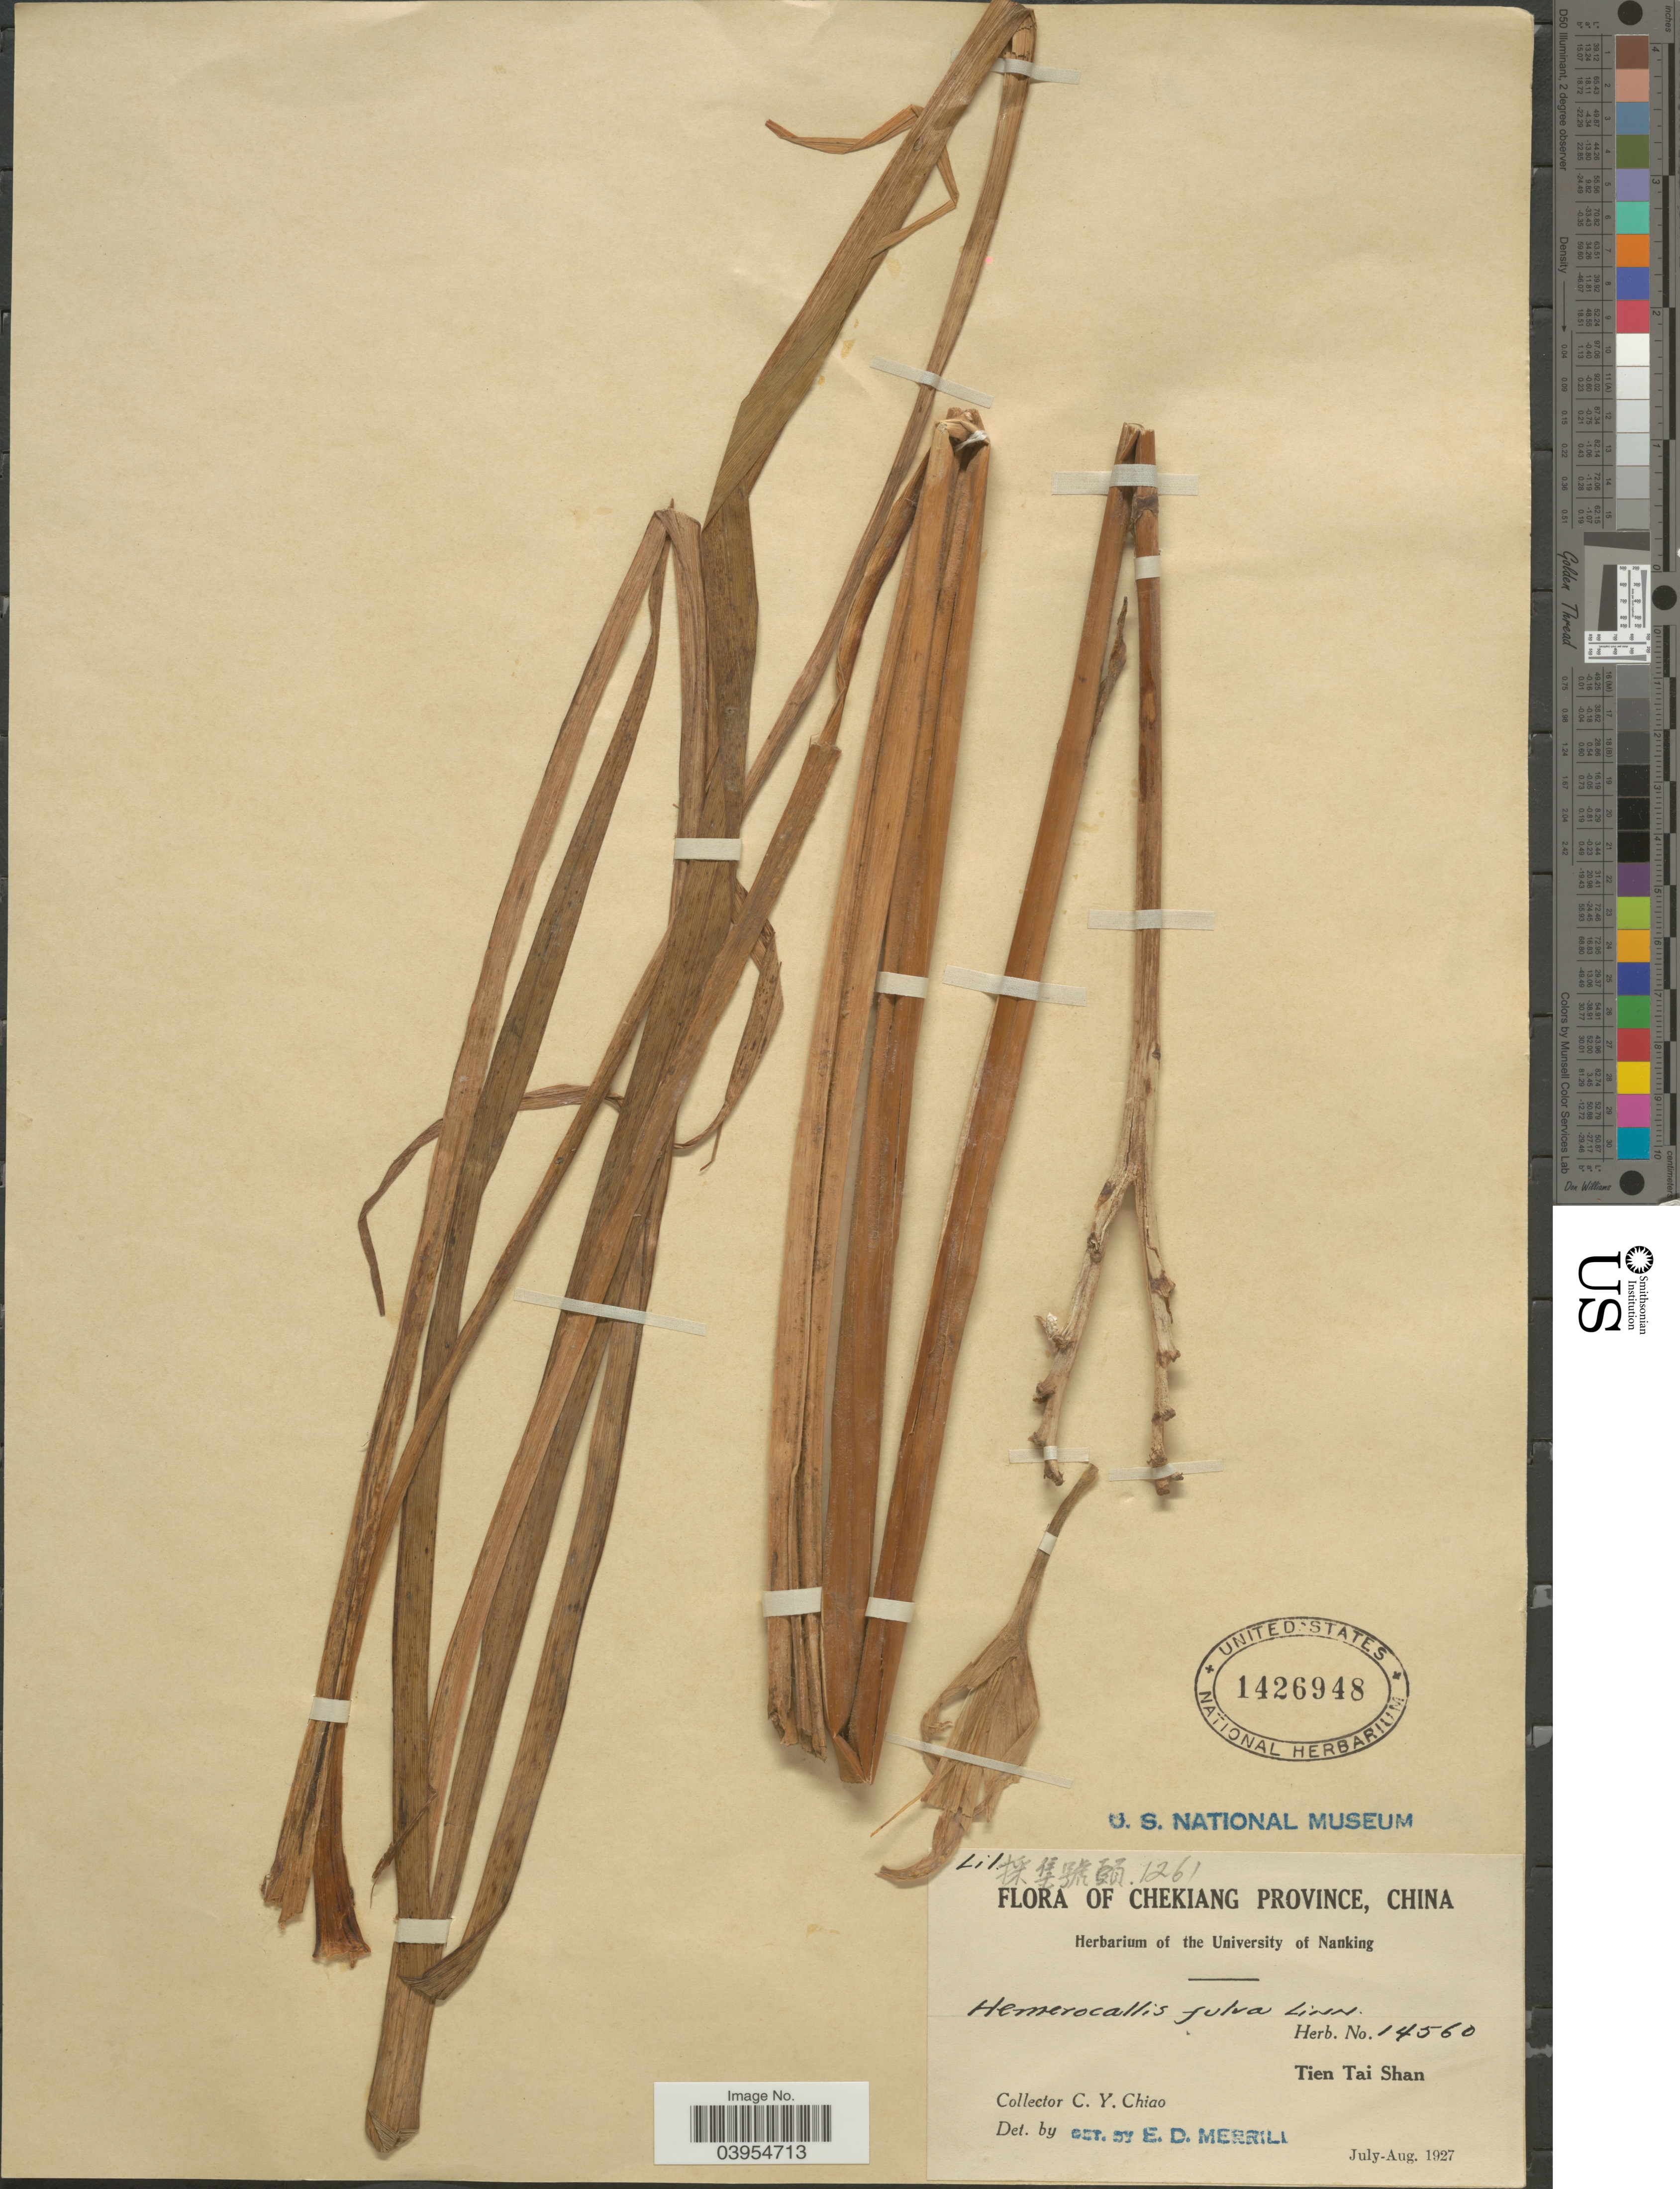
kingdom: Plantae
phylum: Tracheophyta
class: Liliopsida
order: Asparagales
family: Asphodelaceae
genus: Hemerocallis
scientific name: Hemerocallis fulva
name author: L.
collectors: C. Y. Chiao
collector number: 14560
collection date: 1927-07/1927-08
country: China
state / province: Zhejiang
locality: Chekiang Province. Tien Tai Shan.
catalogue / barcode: US 1426948